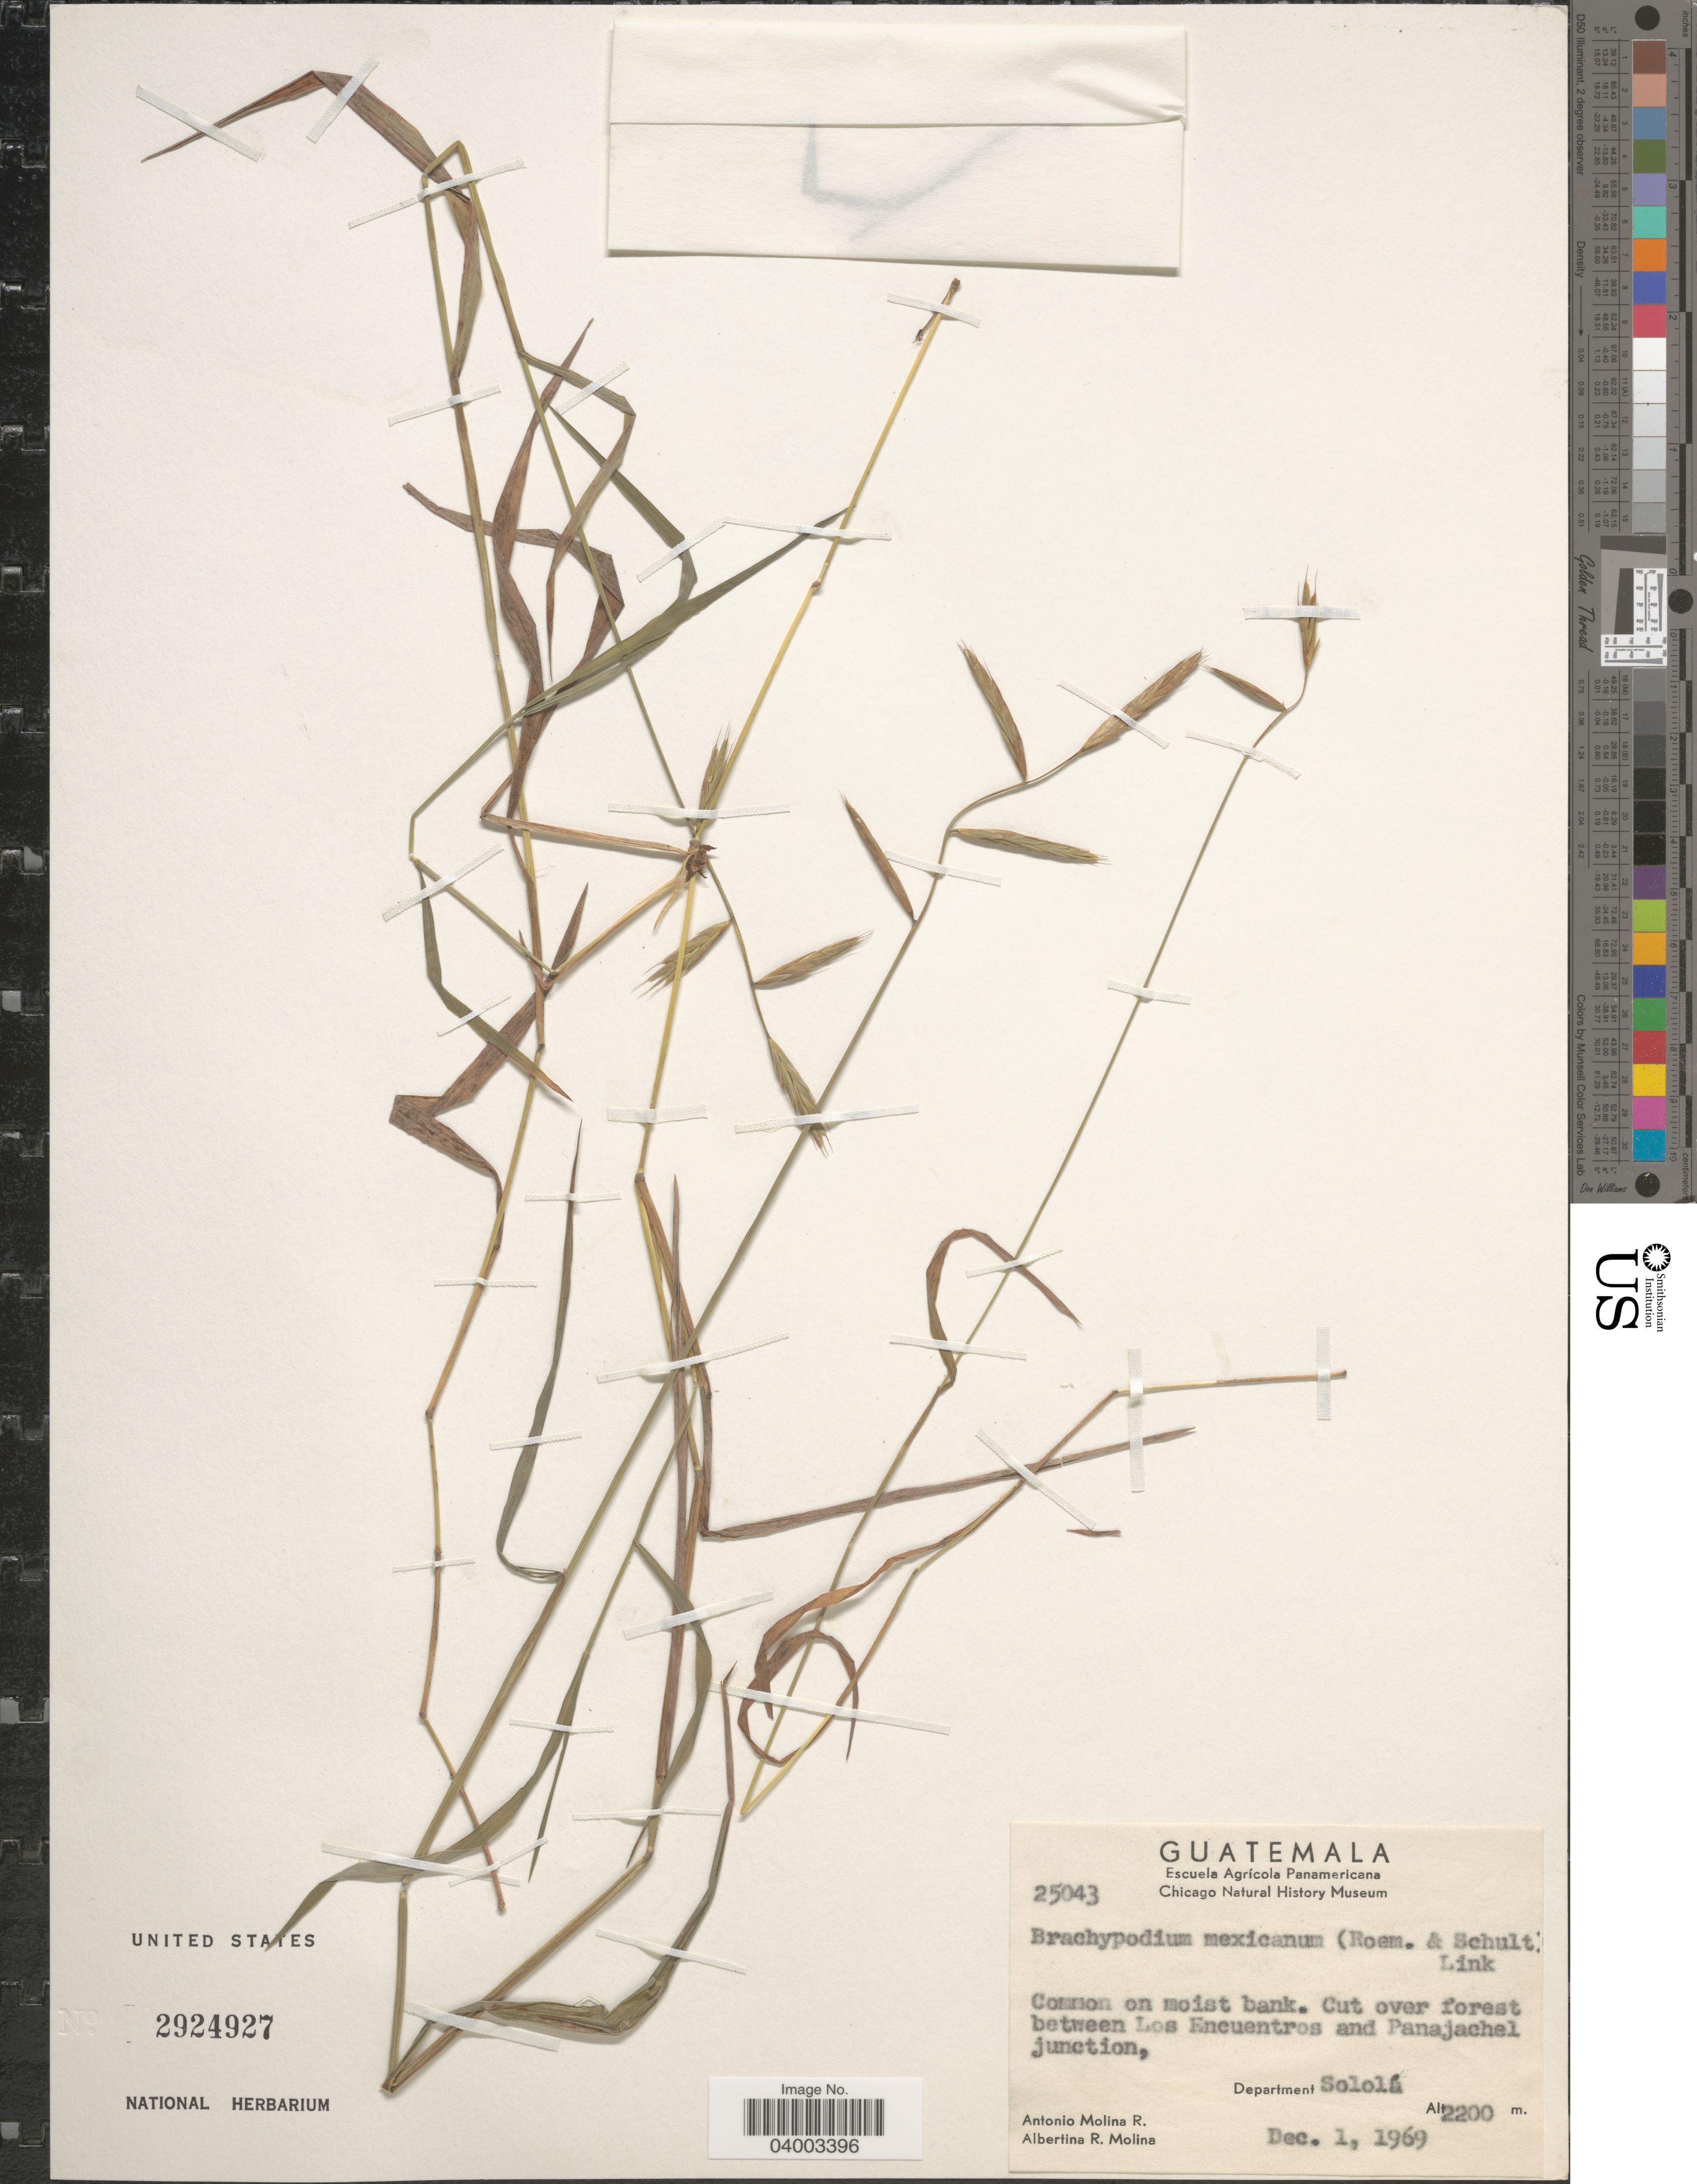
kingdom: Plantae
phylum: Tracheophyta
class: Liliopsida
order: Poales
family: Poaceae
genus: Brachypodium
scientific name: Brachypodium mexicanum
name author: (Roem. & Schult.) Link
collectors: A. Molina R. & A. R. Molina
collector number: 25043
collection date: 1969-12-01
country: Guatemala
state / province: Solola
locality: Cut over forest between Los Encuentros and Panajachel junction, Department Sololá.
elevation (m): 2200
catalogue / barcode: US 2924927